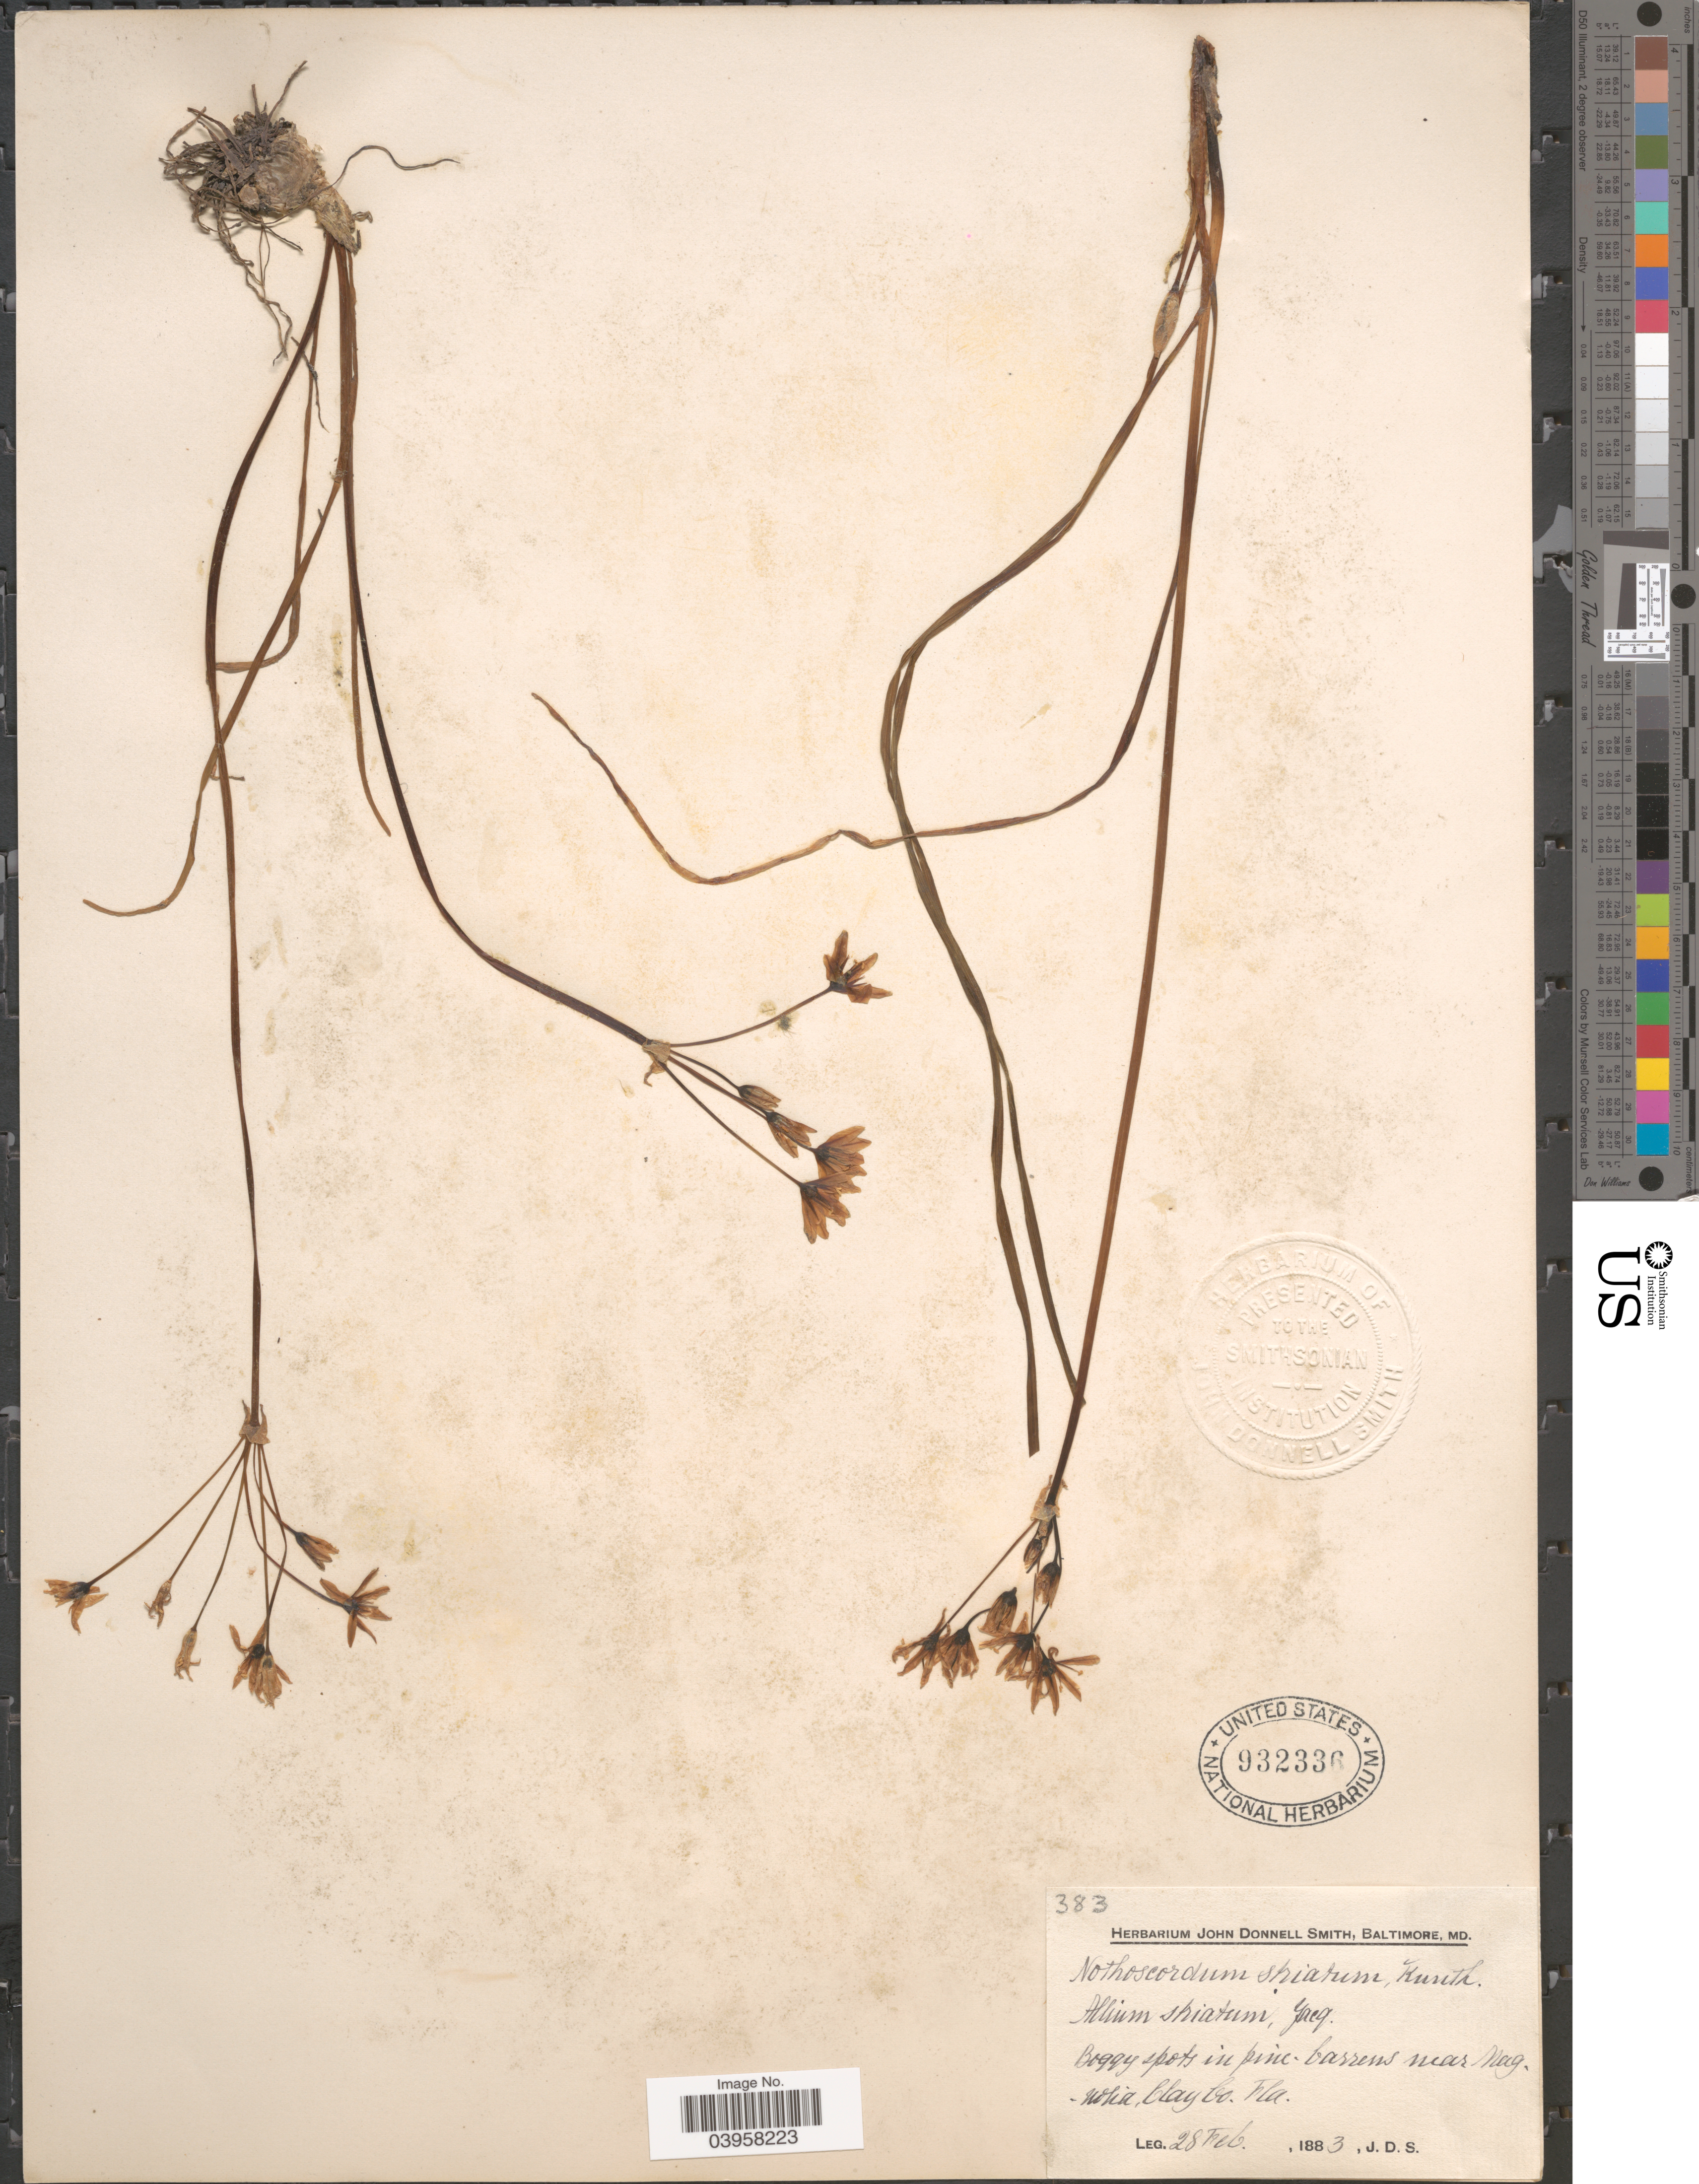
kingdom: Plantae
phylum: Tracheophyta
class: Liliopsida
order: Asparagales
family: Amaryllidaceae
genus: Nothoscordum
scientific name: Nothoscordum bivalve var. bivalve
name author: (L.) Britton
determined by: Strong, Mark T., (BOT), Smithsonian Institution - National Museum of Natural History (UNITED STATES)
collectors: J. Donnell Smith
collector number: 383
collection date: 1883-02-28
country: United States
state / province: Florida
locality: Boggy spots in pine-barrens near Magnolia, Clay Co.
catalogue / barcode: US 932336